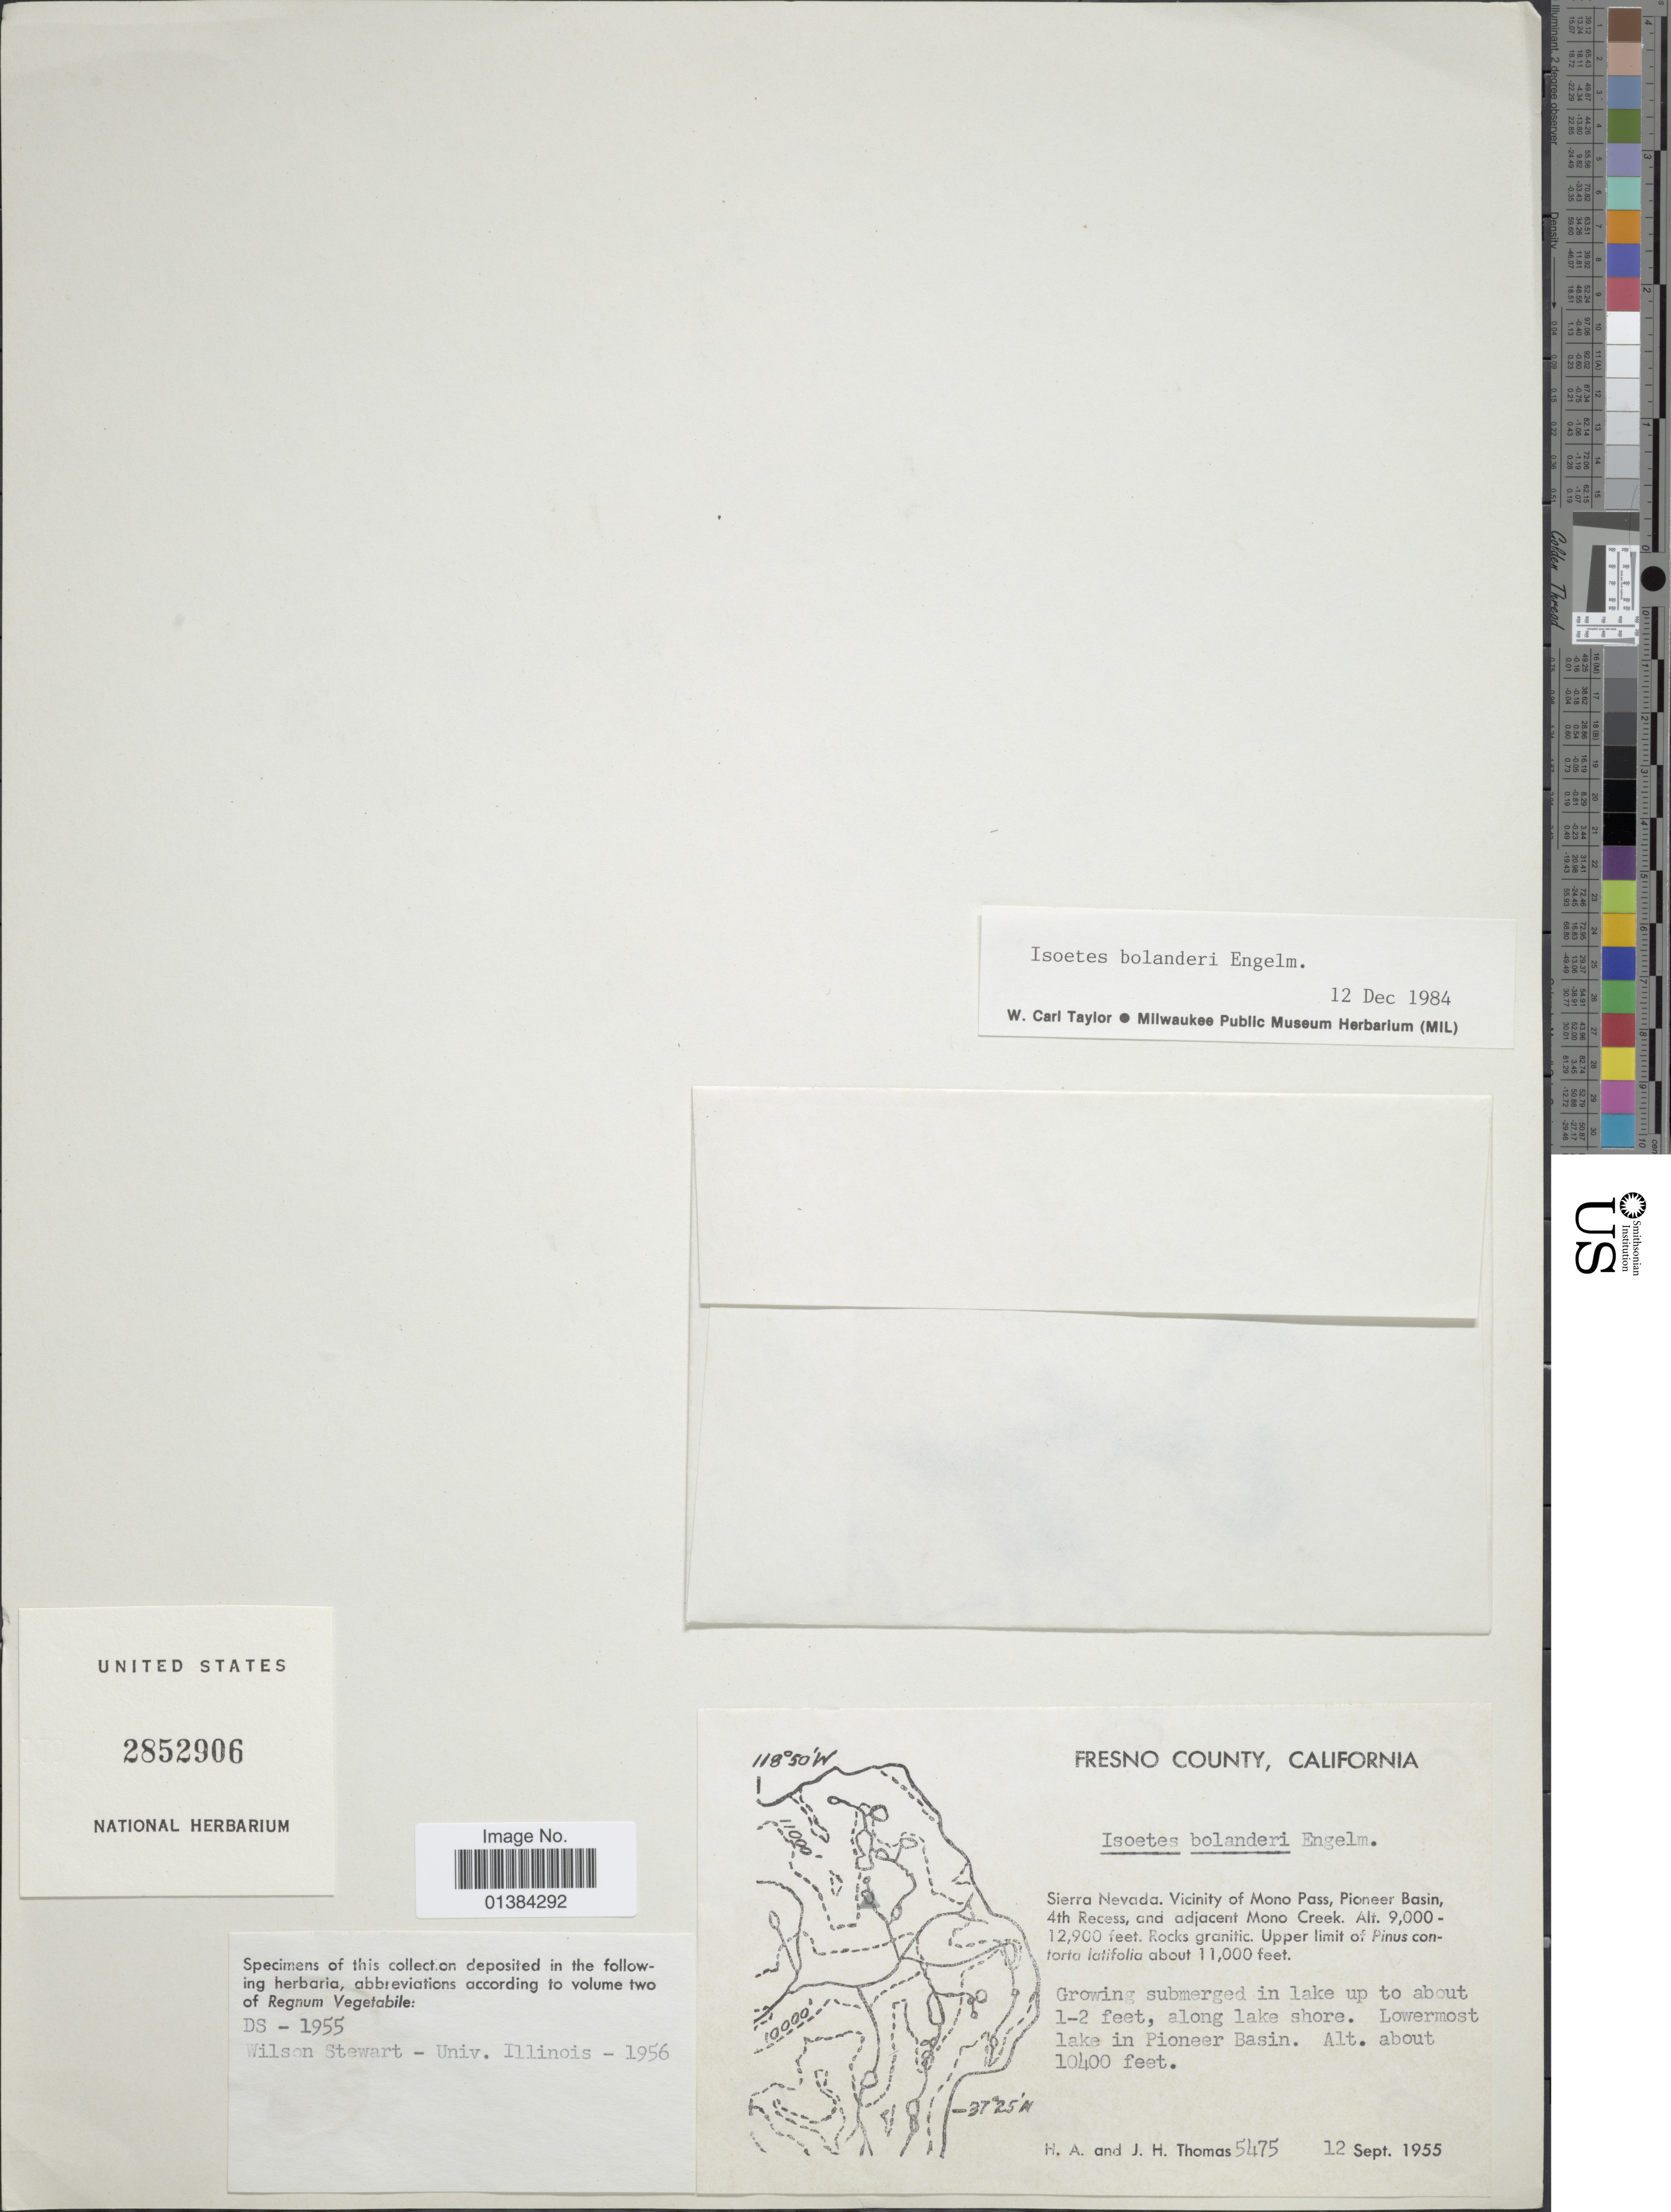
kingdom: Plantae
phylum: Tracheophyta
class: Lycopodiopsida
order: Isoetales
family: Isoetaceae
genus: Isoetes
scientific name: Isoetes bolanderi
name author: Engelm.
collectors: H. Thomas & J. H. Thomas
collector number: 5475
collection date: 1955-09-12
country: United States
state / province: California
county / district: Fresno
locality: Fresno County. Sierra Nevada. Vicinity of Mono Pass, Pioneer Basin, 4th Recess, and adjacent Mono Creek. Lowermost lake in Pioneer Basin.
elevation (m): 2743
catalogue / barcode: US 2852906